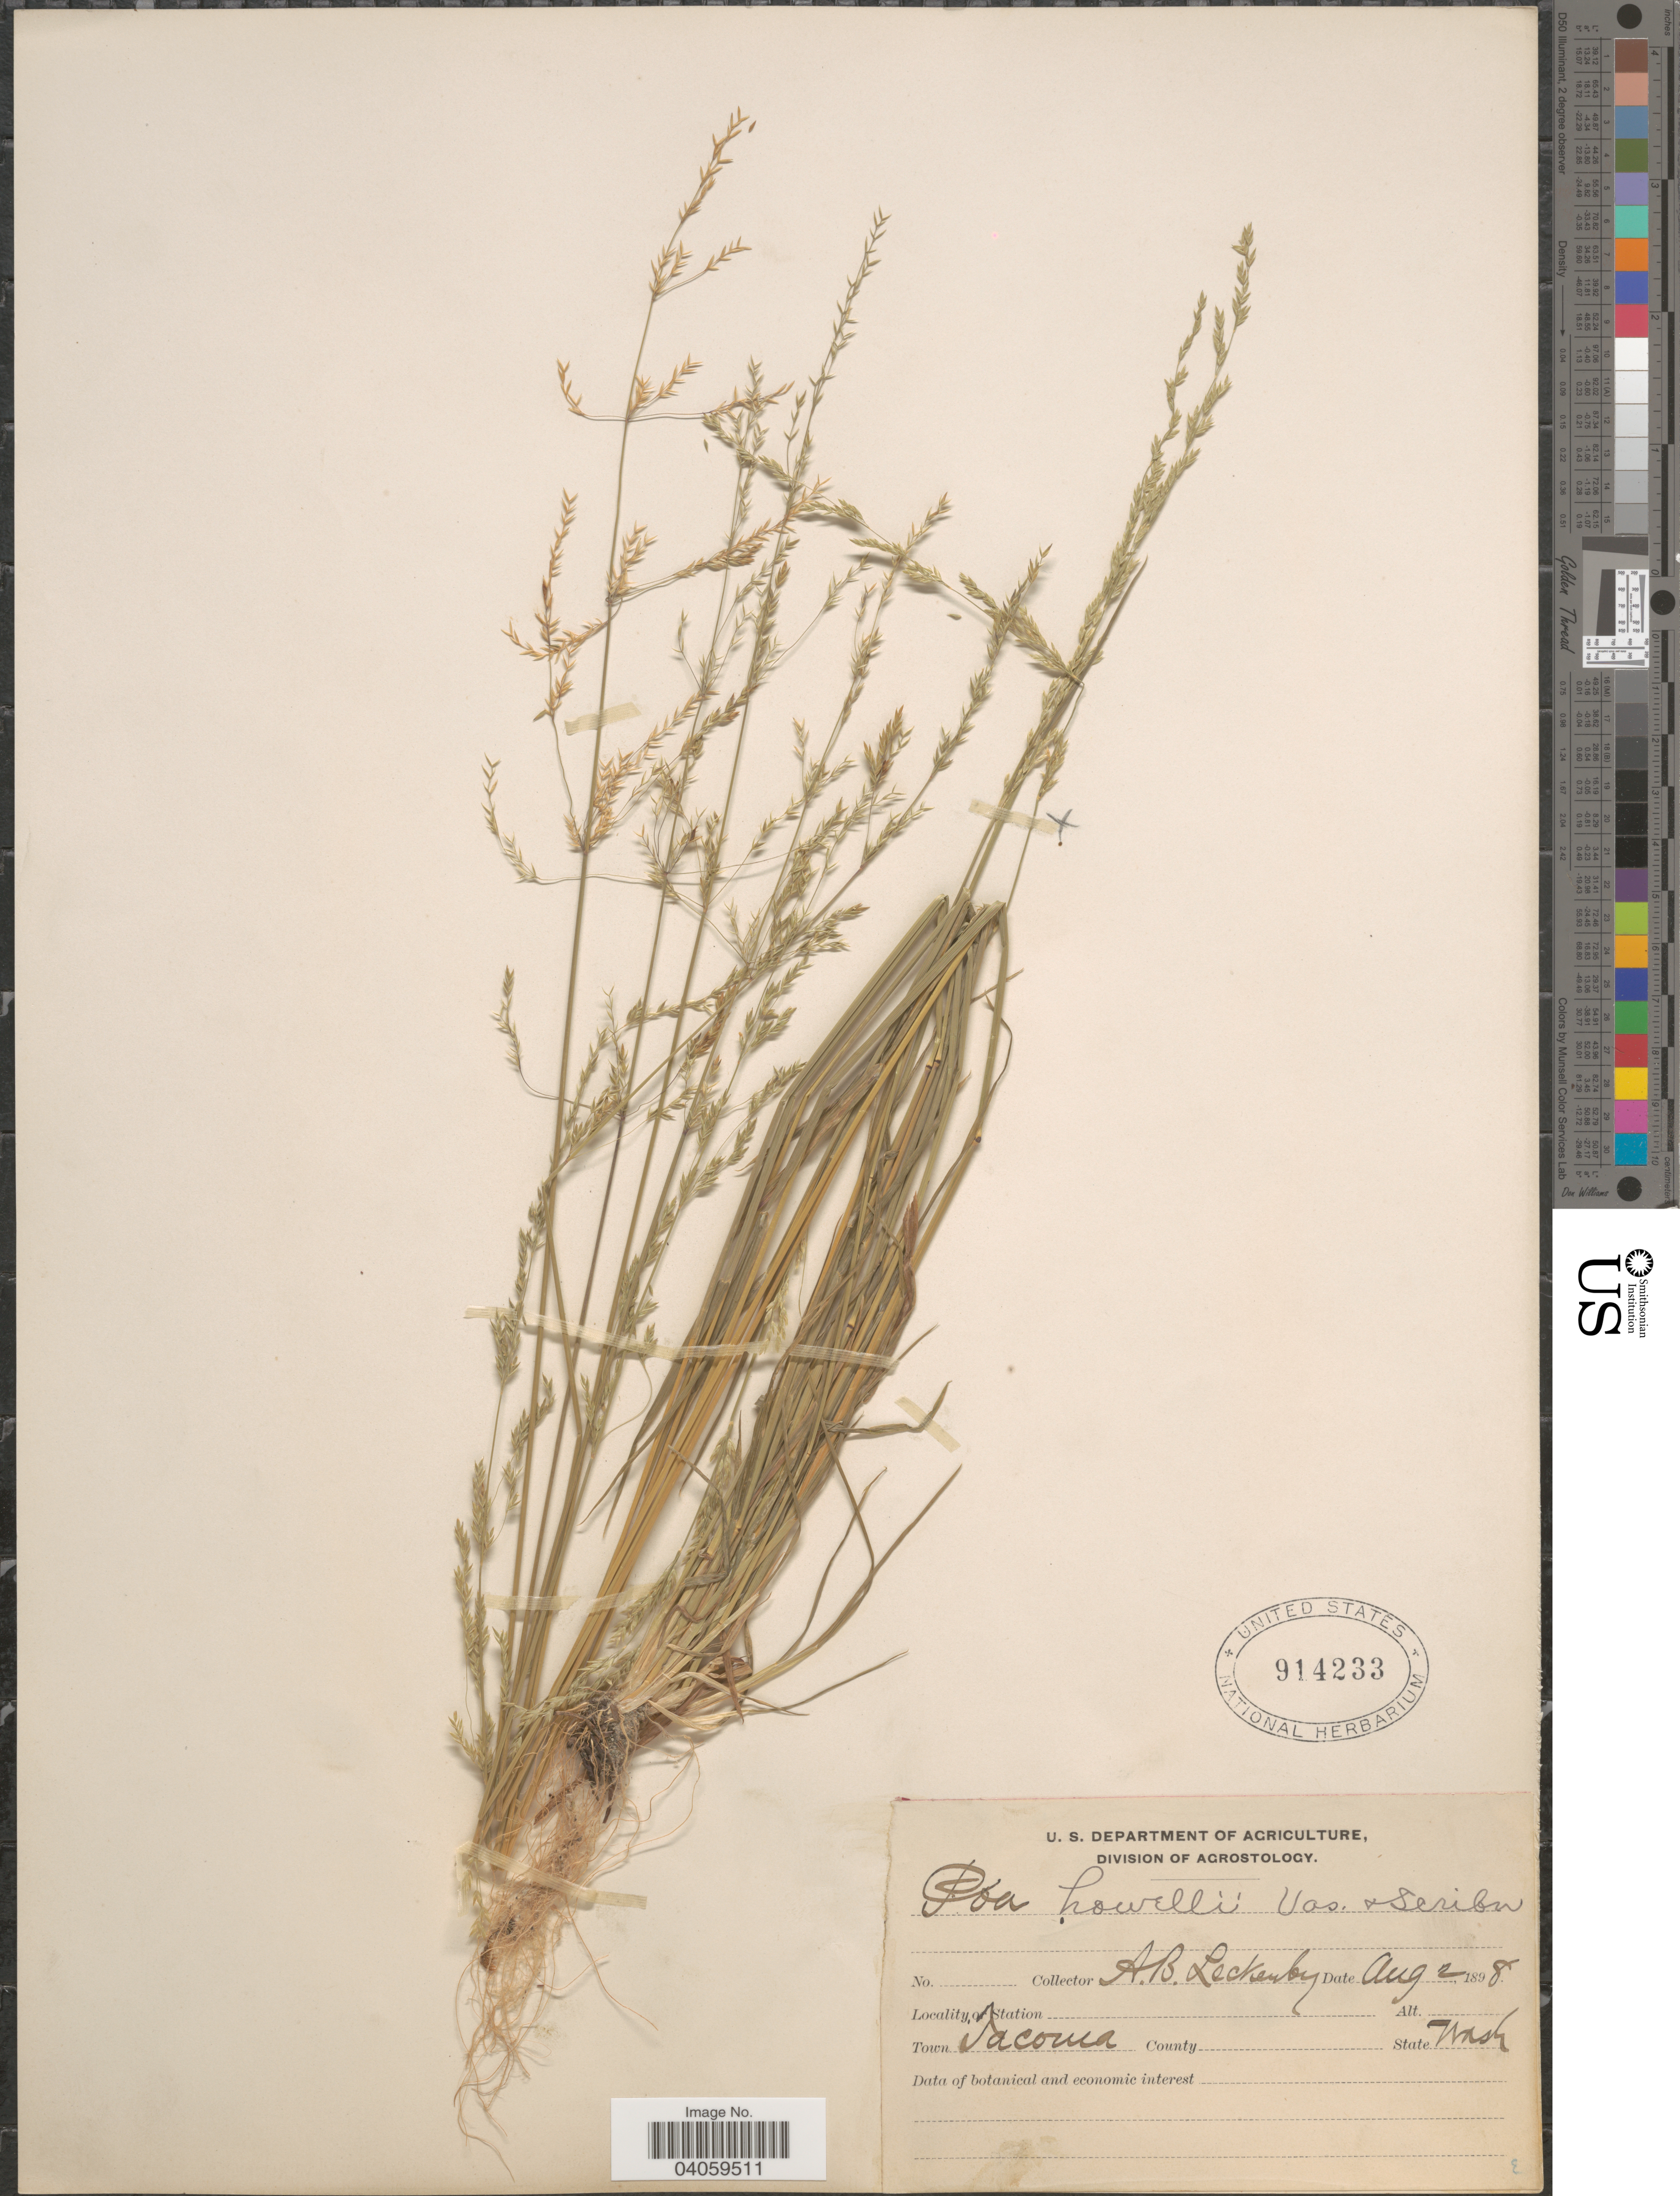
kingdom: Plantae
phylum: Tracheophyta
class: Liliopsida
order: Poales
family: Poaceae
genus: Poa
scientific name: Poa howellii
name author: Vasey & Scribn.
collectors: A. Leckenby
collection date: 1898-08-02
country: United States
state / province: Washington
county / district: Pierce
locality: Town Tacoma.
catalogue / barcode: US 914233